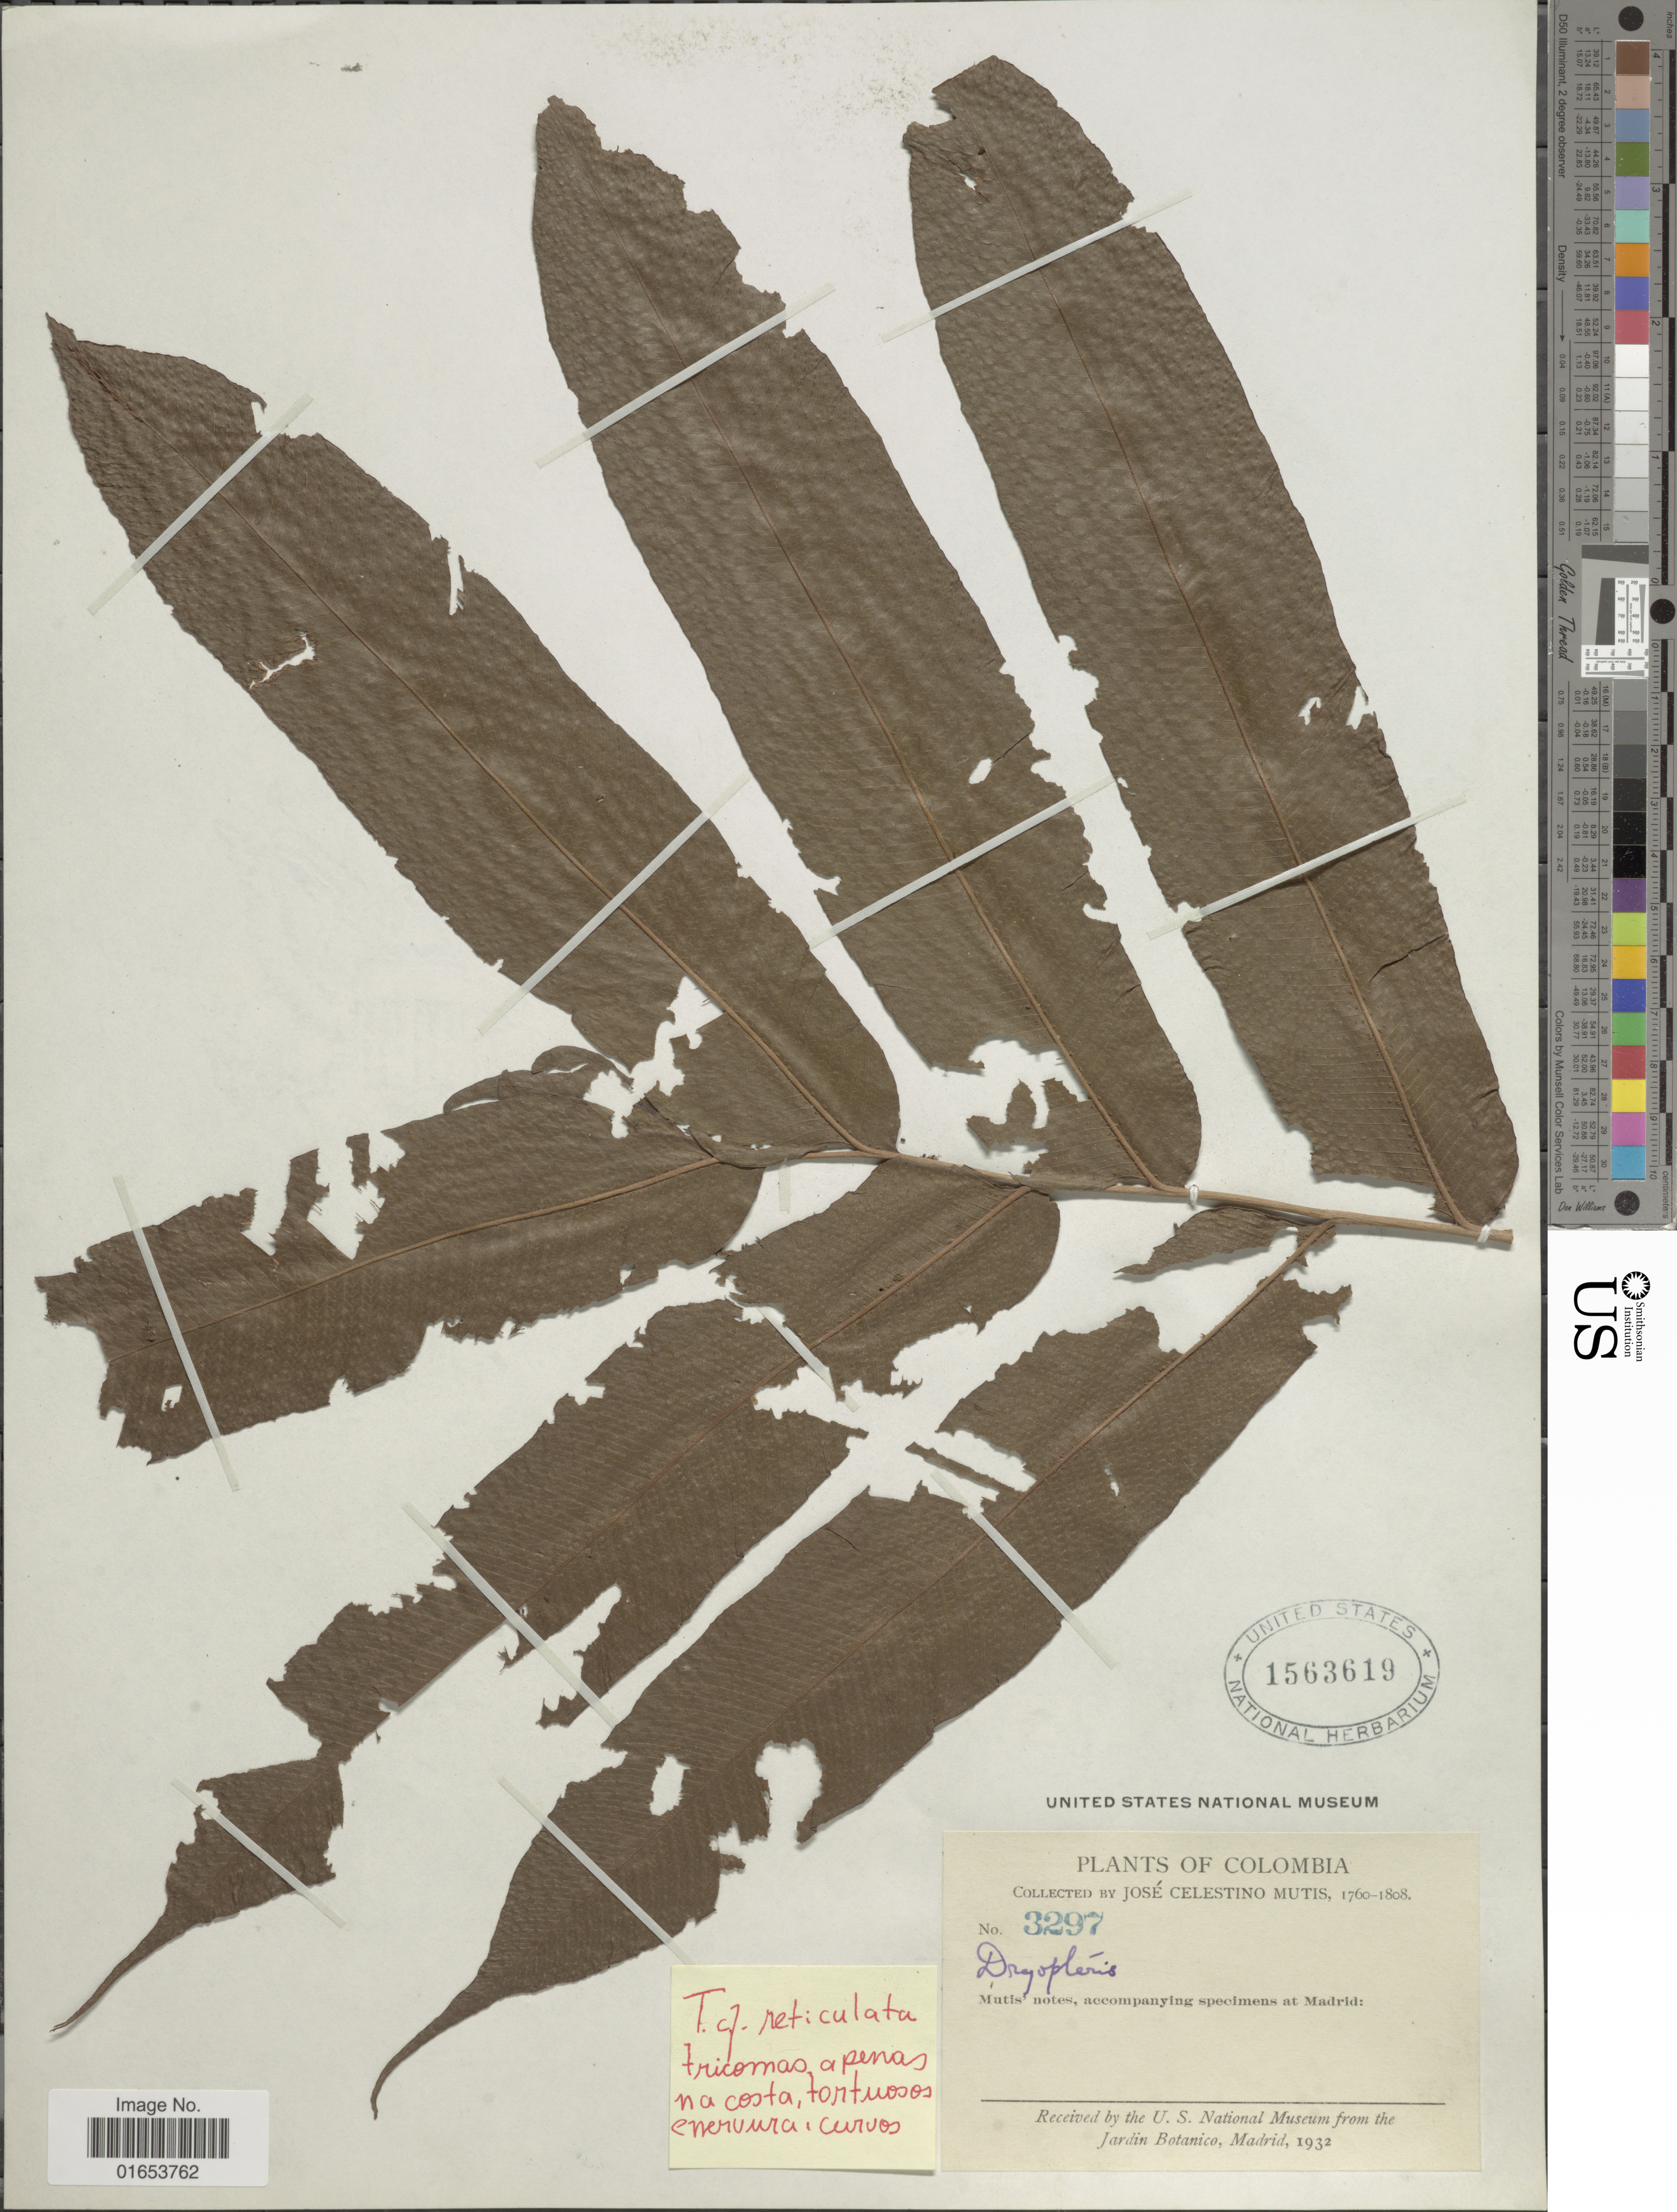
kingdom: Plantae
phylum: Tracheophyta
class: Polypodiopsida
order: Polypodiales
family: Thelypteridaceae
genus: Meniscium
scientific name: Meniscium sp.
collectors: J. C. B. Mutis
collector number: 3297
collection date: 1760/1808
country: Colombia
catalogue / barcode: US 1563619